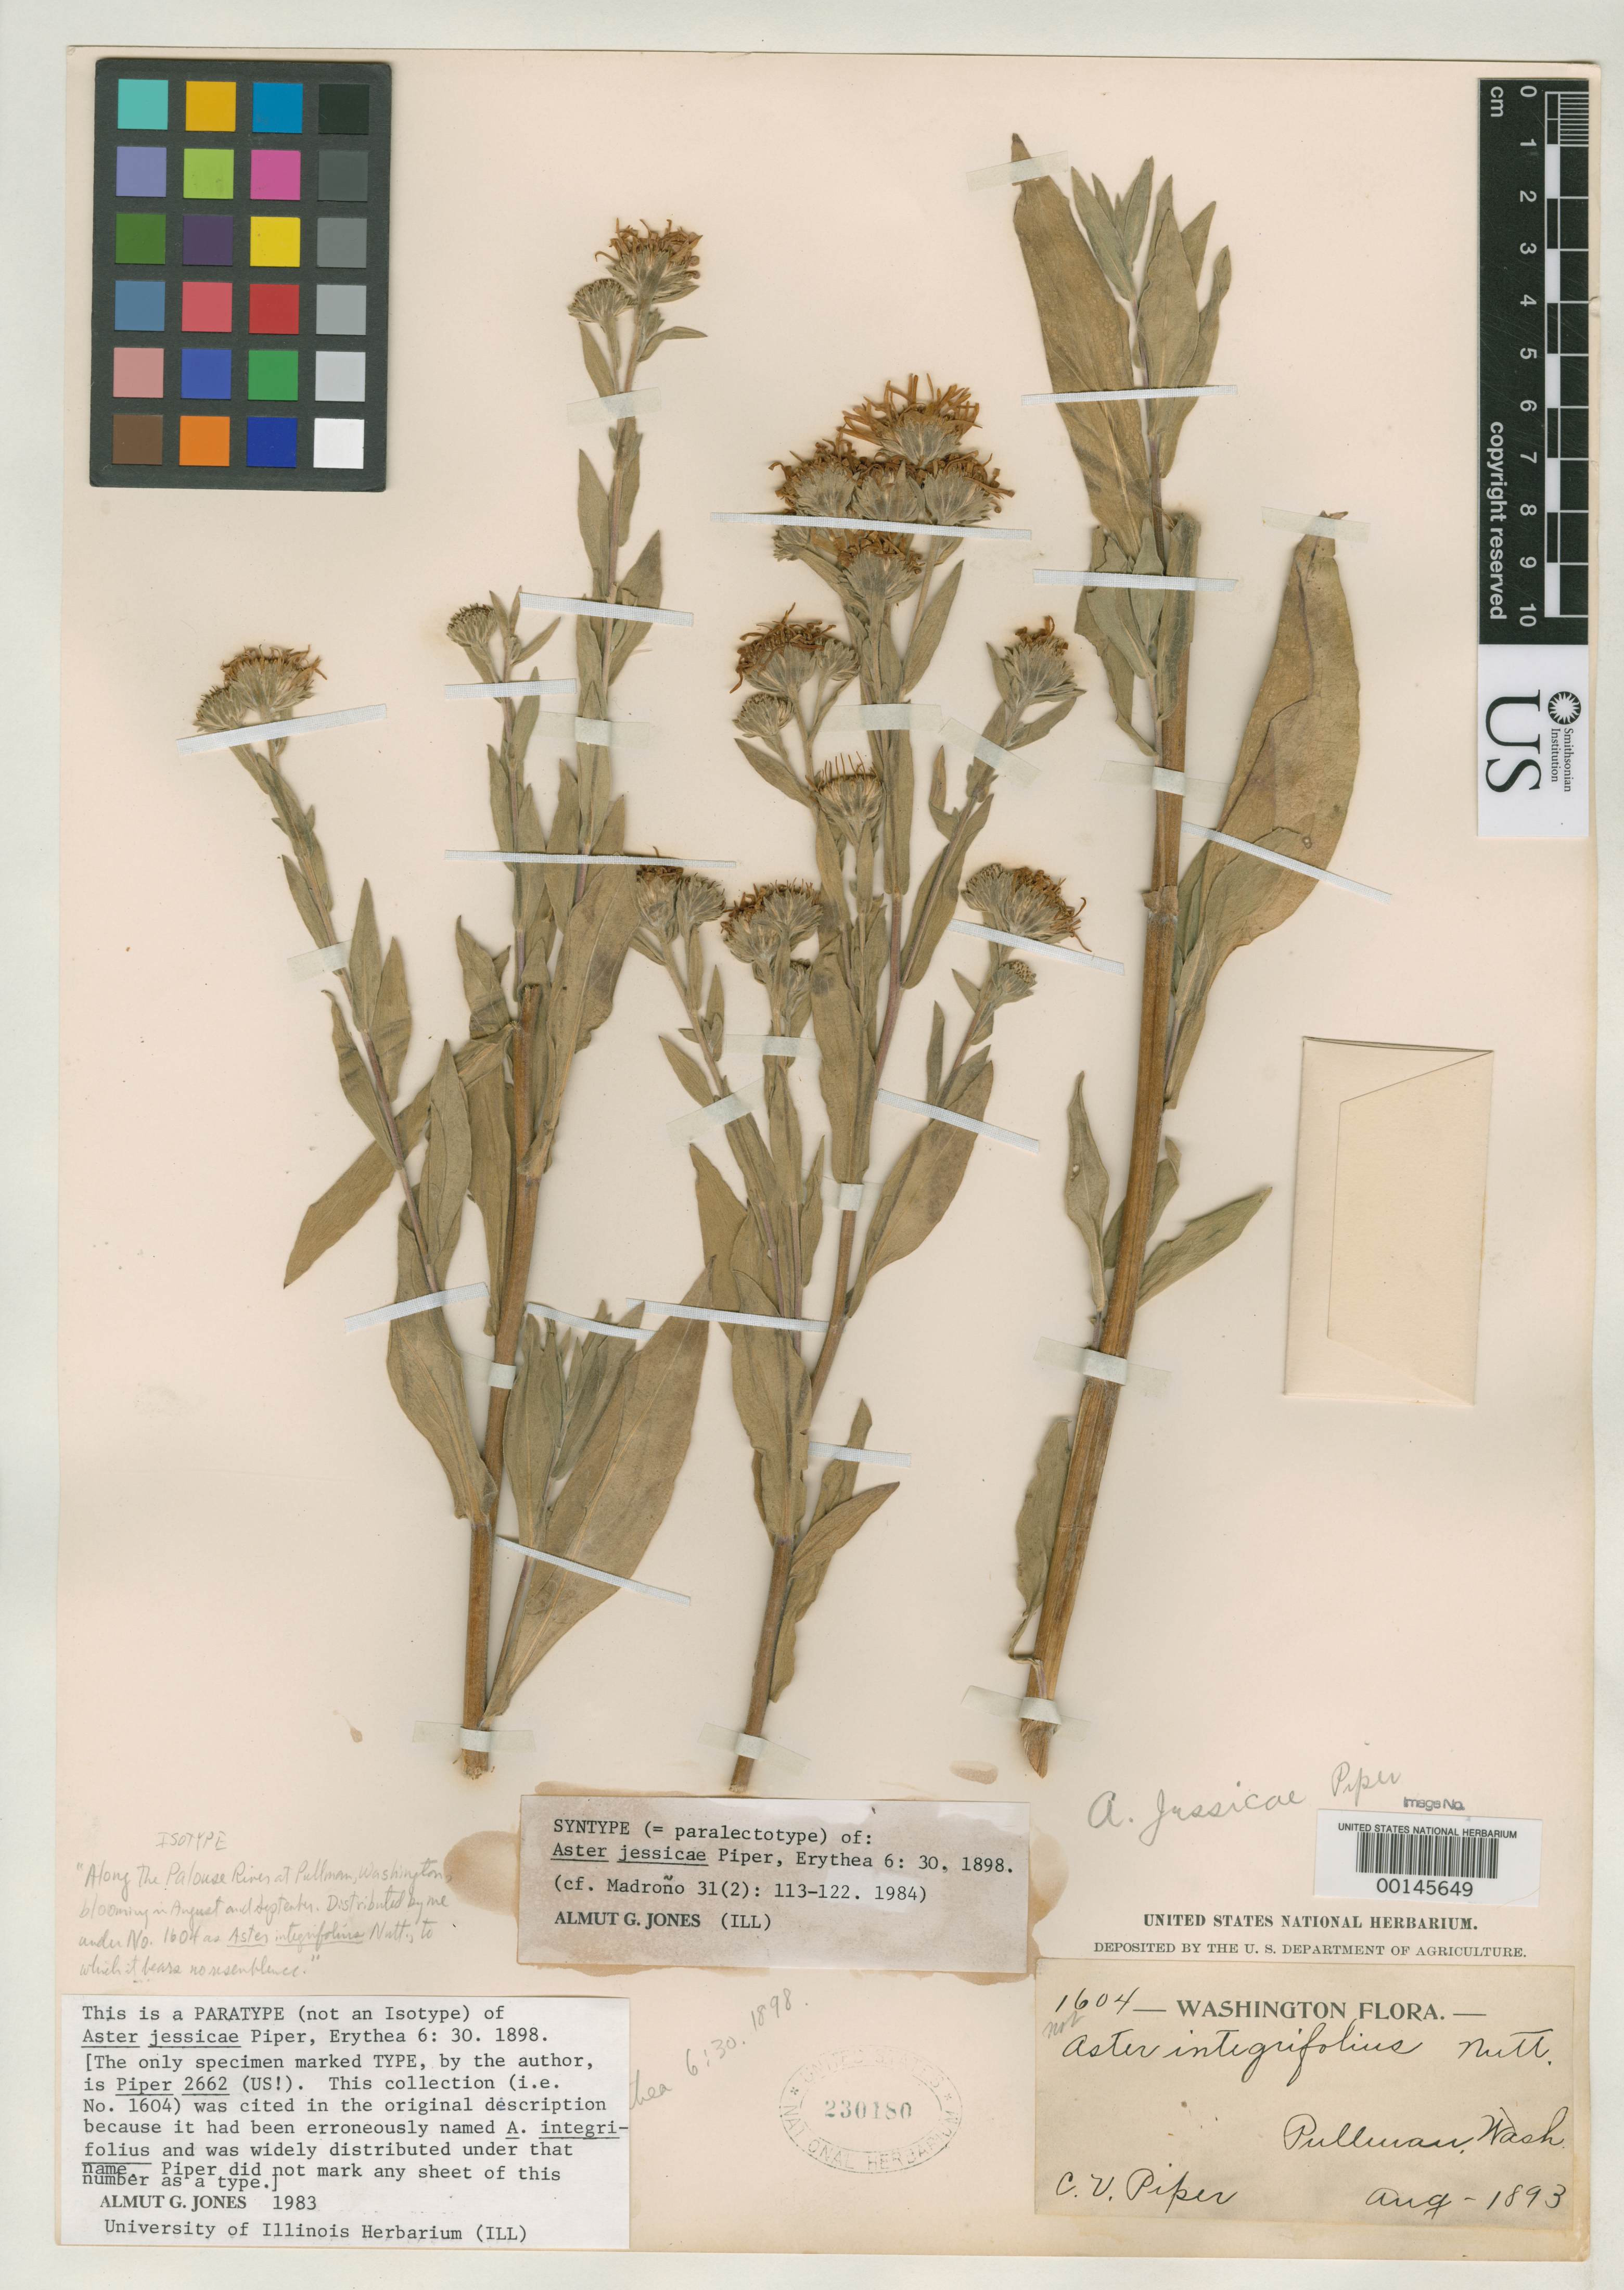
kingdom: Plantae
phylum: Tracheophyta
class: Magnoliopsida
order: Asterales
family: Asteraceae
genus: Aster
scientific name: Aster jessicae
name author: Piper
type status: Paratype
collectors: C. V. Piper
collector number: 1604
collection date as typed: Aug 1893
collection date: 1893-08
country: United States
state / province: Washington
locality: Palouse R.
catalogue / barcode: US 230180